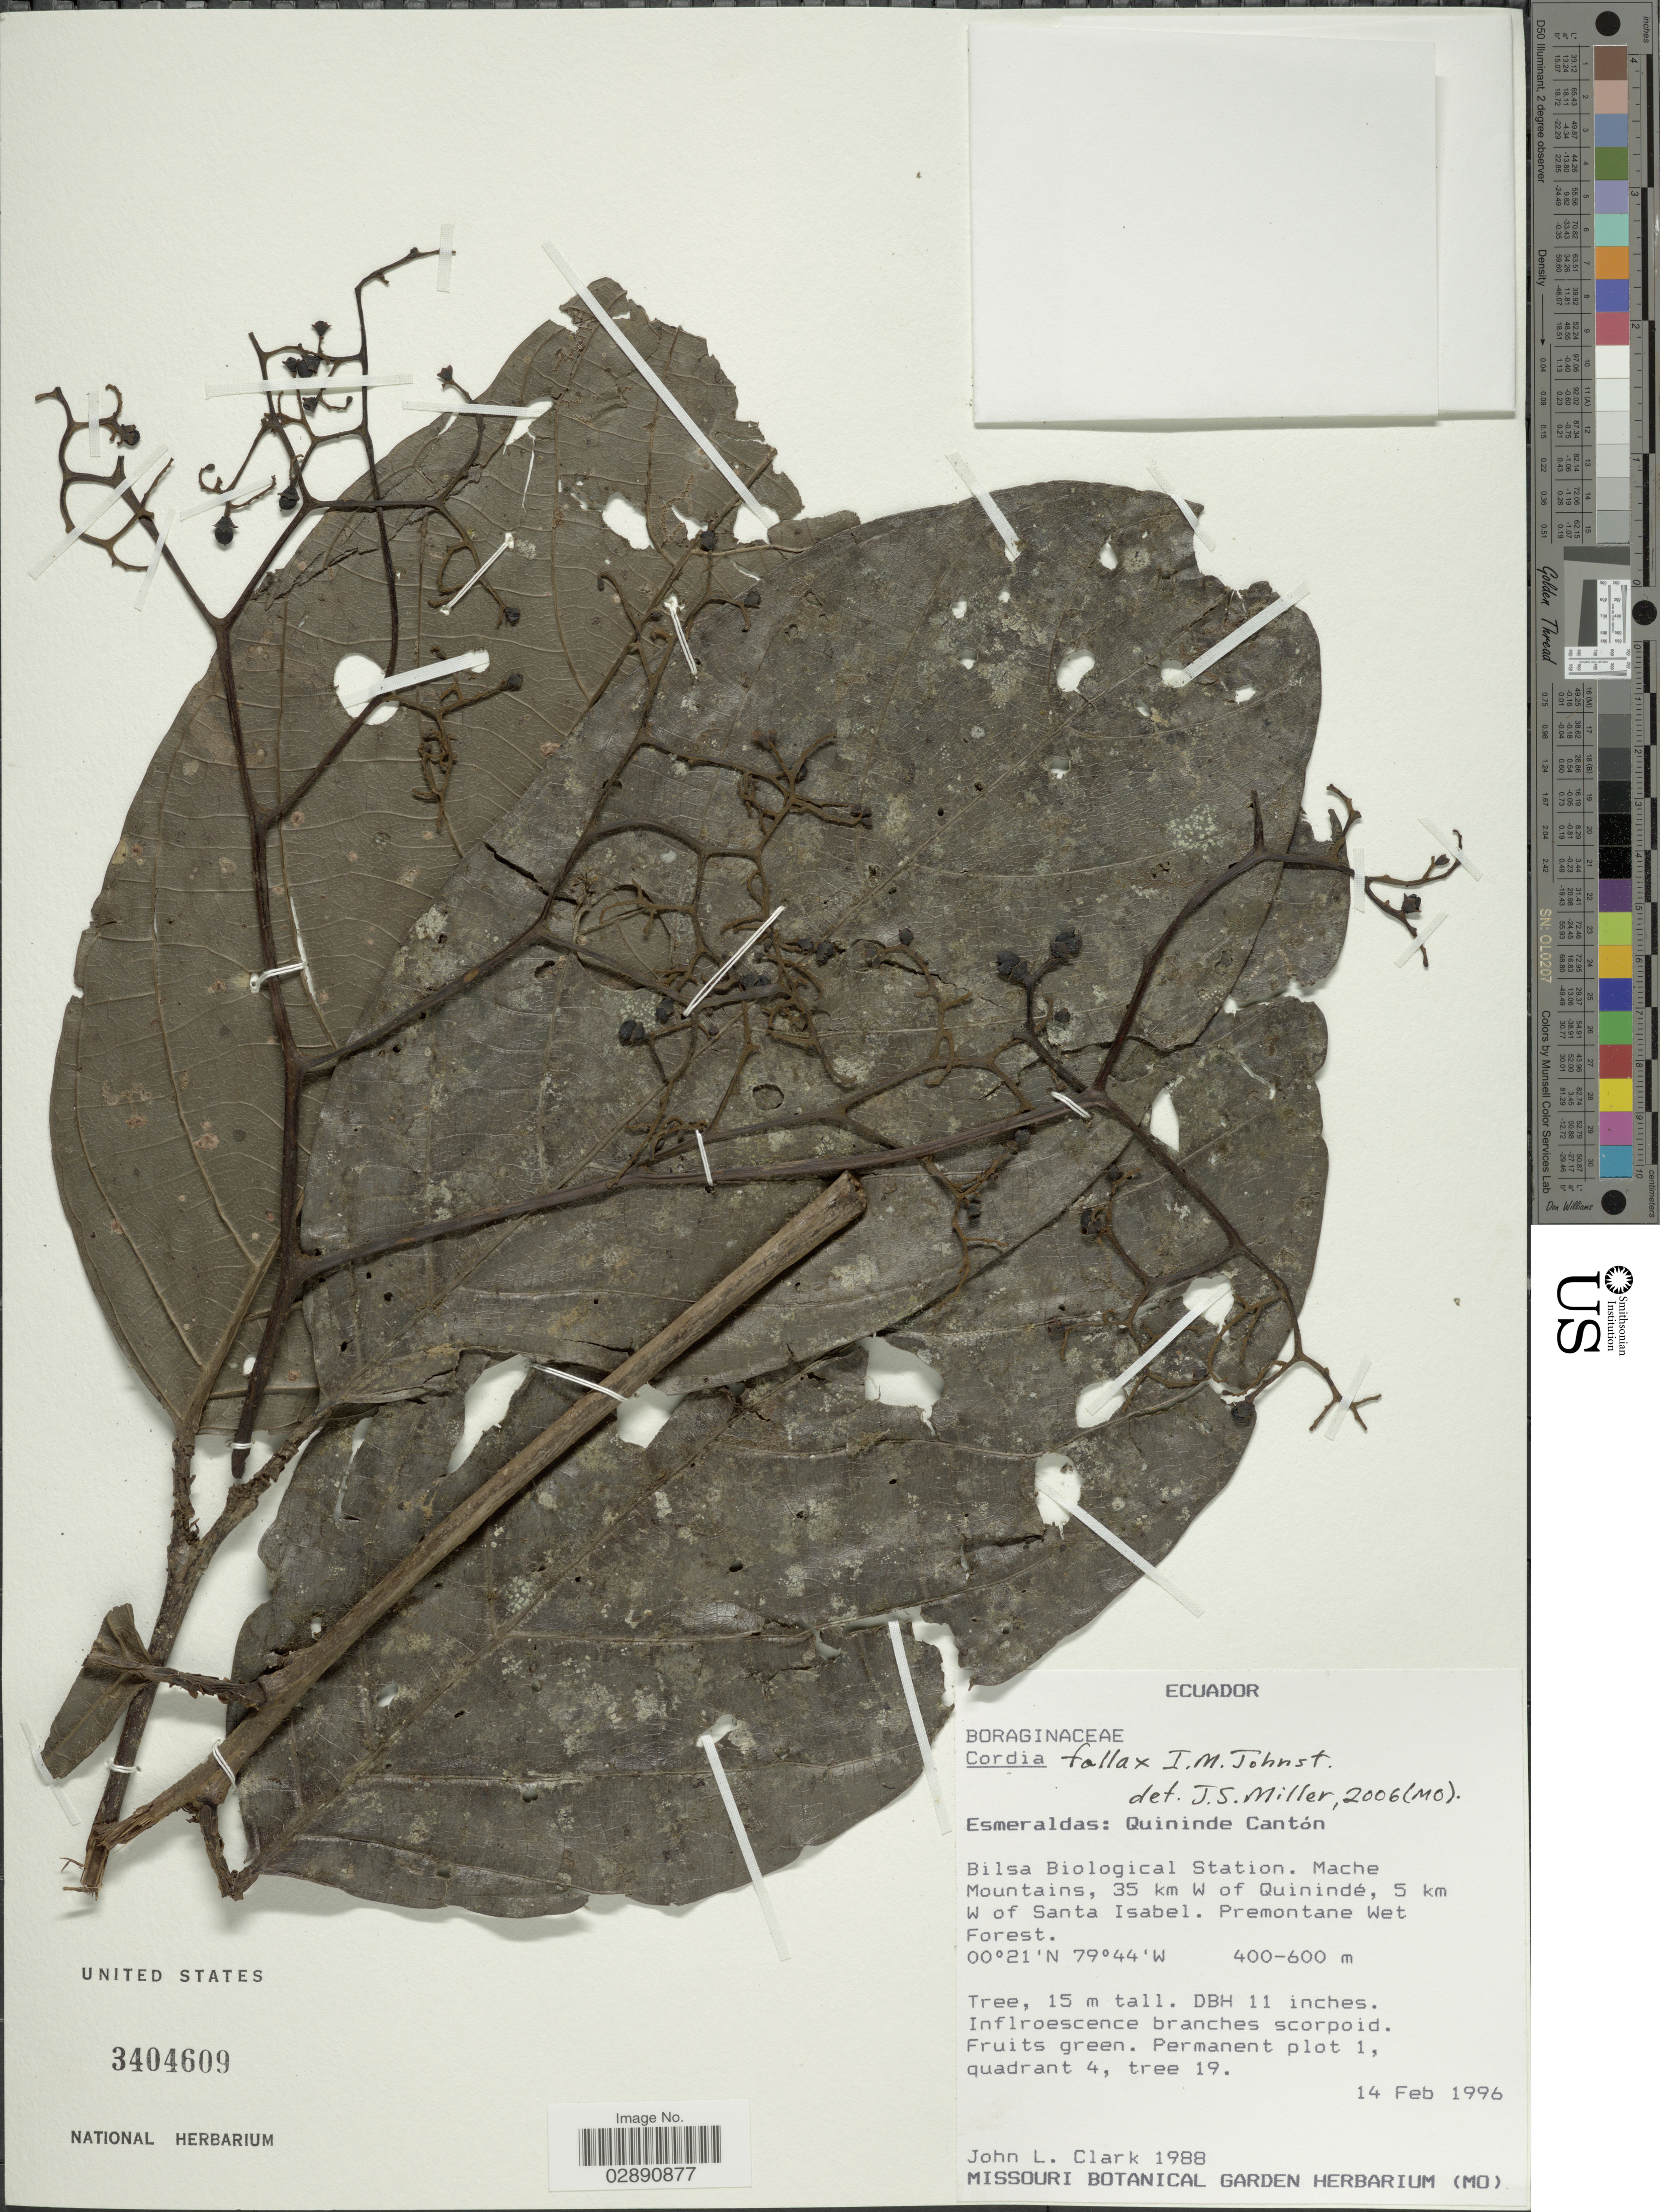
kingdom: Plantae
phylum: Tracheophyta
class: Magnoliopsida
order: Boraginales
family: Cordiaceae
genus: Cordia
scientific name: Cordia fallax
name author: I.M. Johnst.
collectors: J. L. Clark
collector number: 1988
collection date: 1996-02-14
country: Ecuador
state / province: Esmeraldas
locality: Quininde Cantón. Bilsa Biological Station. Mache Mountains, 35 km W of Quinindé, 5 km W of Santa Isabel.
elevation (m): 400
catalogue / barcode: US 3404609